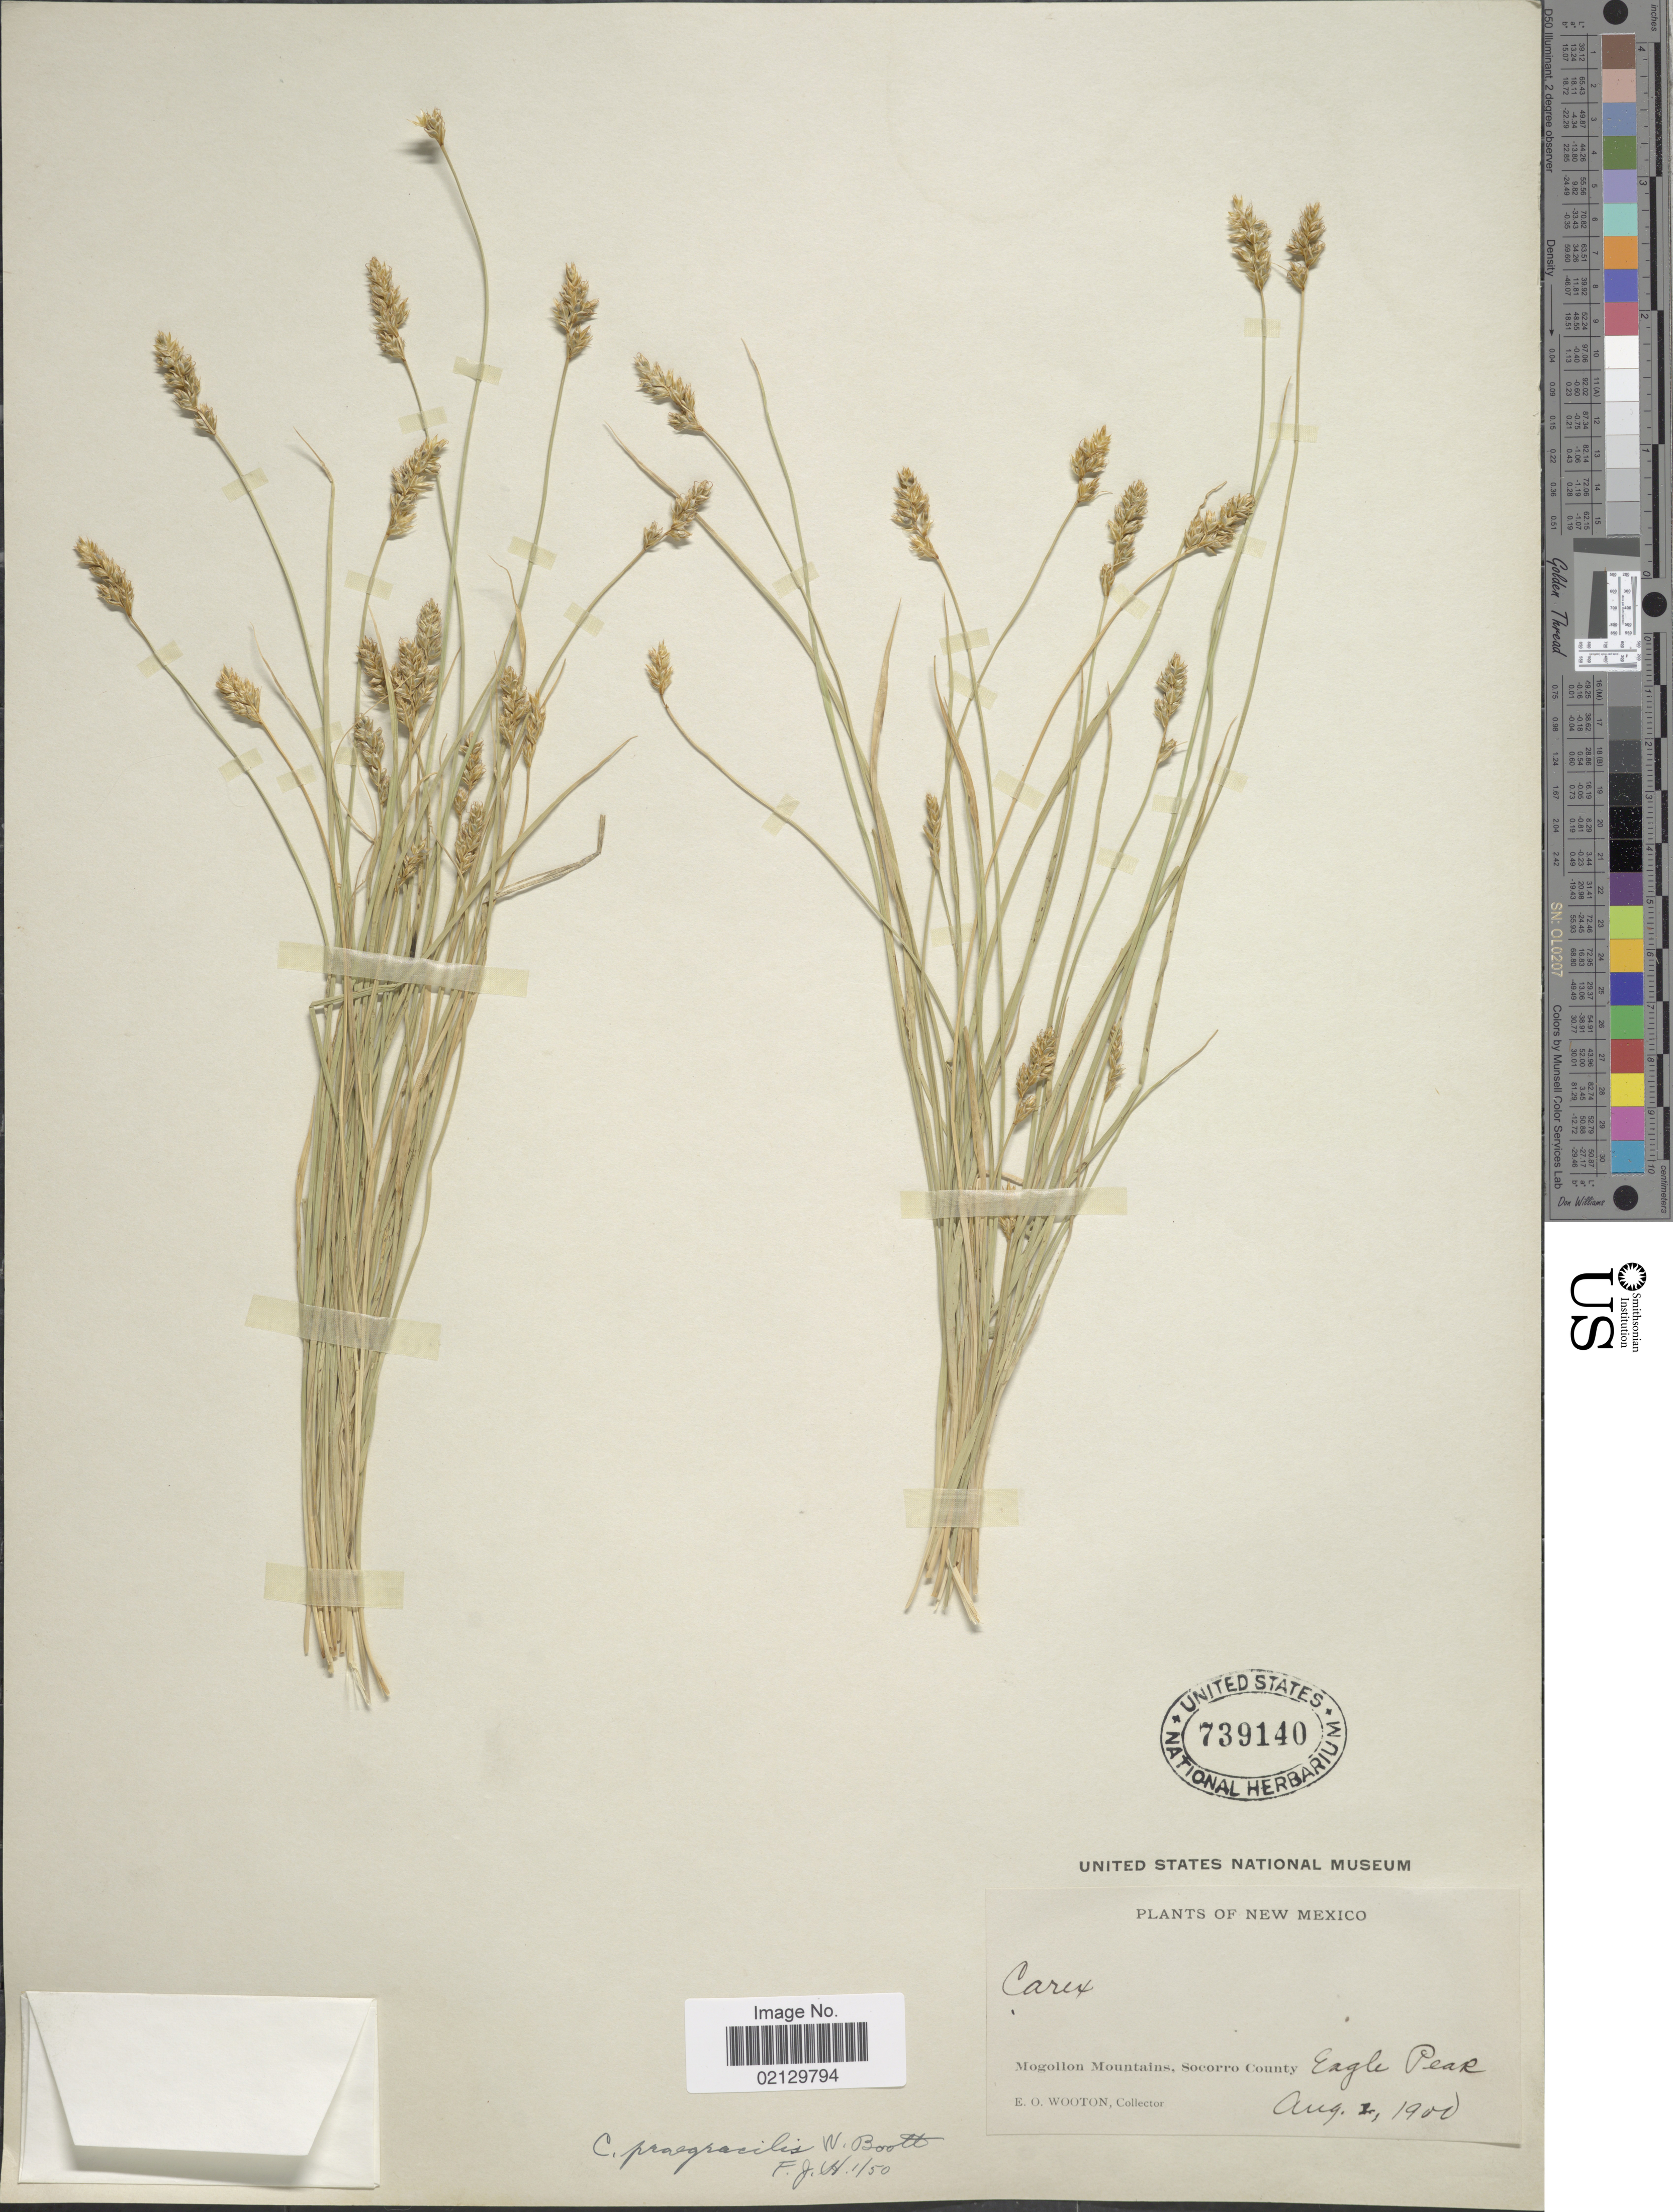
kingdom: Plantae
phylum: Tracheophyta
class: Liliopsida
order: Poales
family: Cyperaceae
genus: Carex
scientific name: Carex praegracilis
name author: W. Boott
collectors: E. O. Wooton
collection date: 1900-08-01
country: United States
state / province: New Mexico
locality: Mogollon Mountains, Socorro County, Eagle Peak.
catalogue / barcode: US 739140